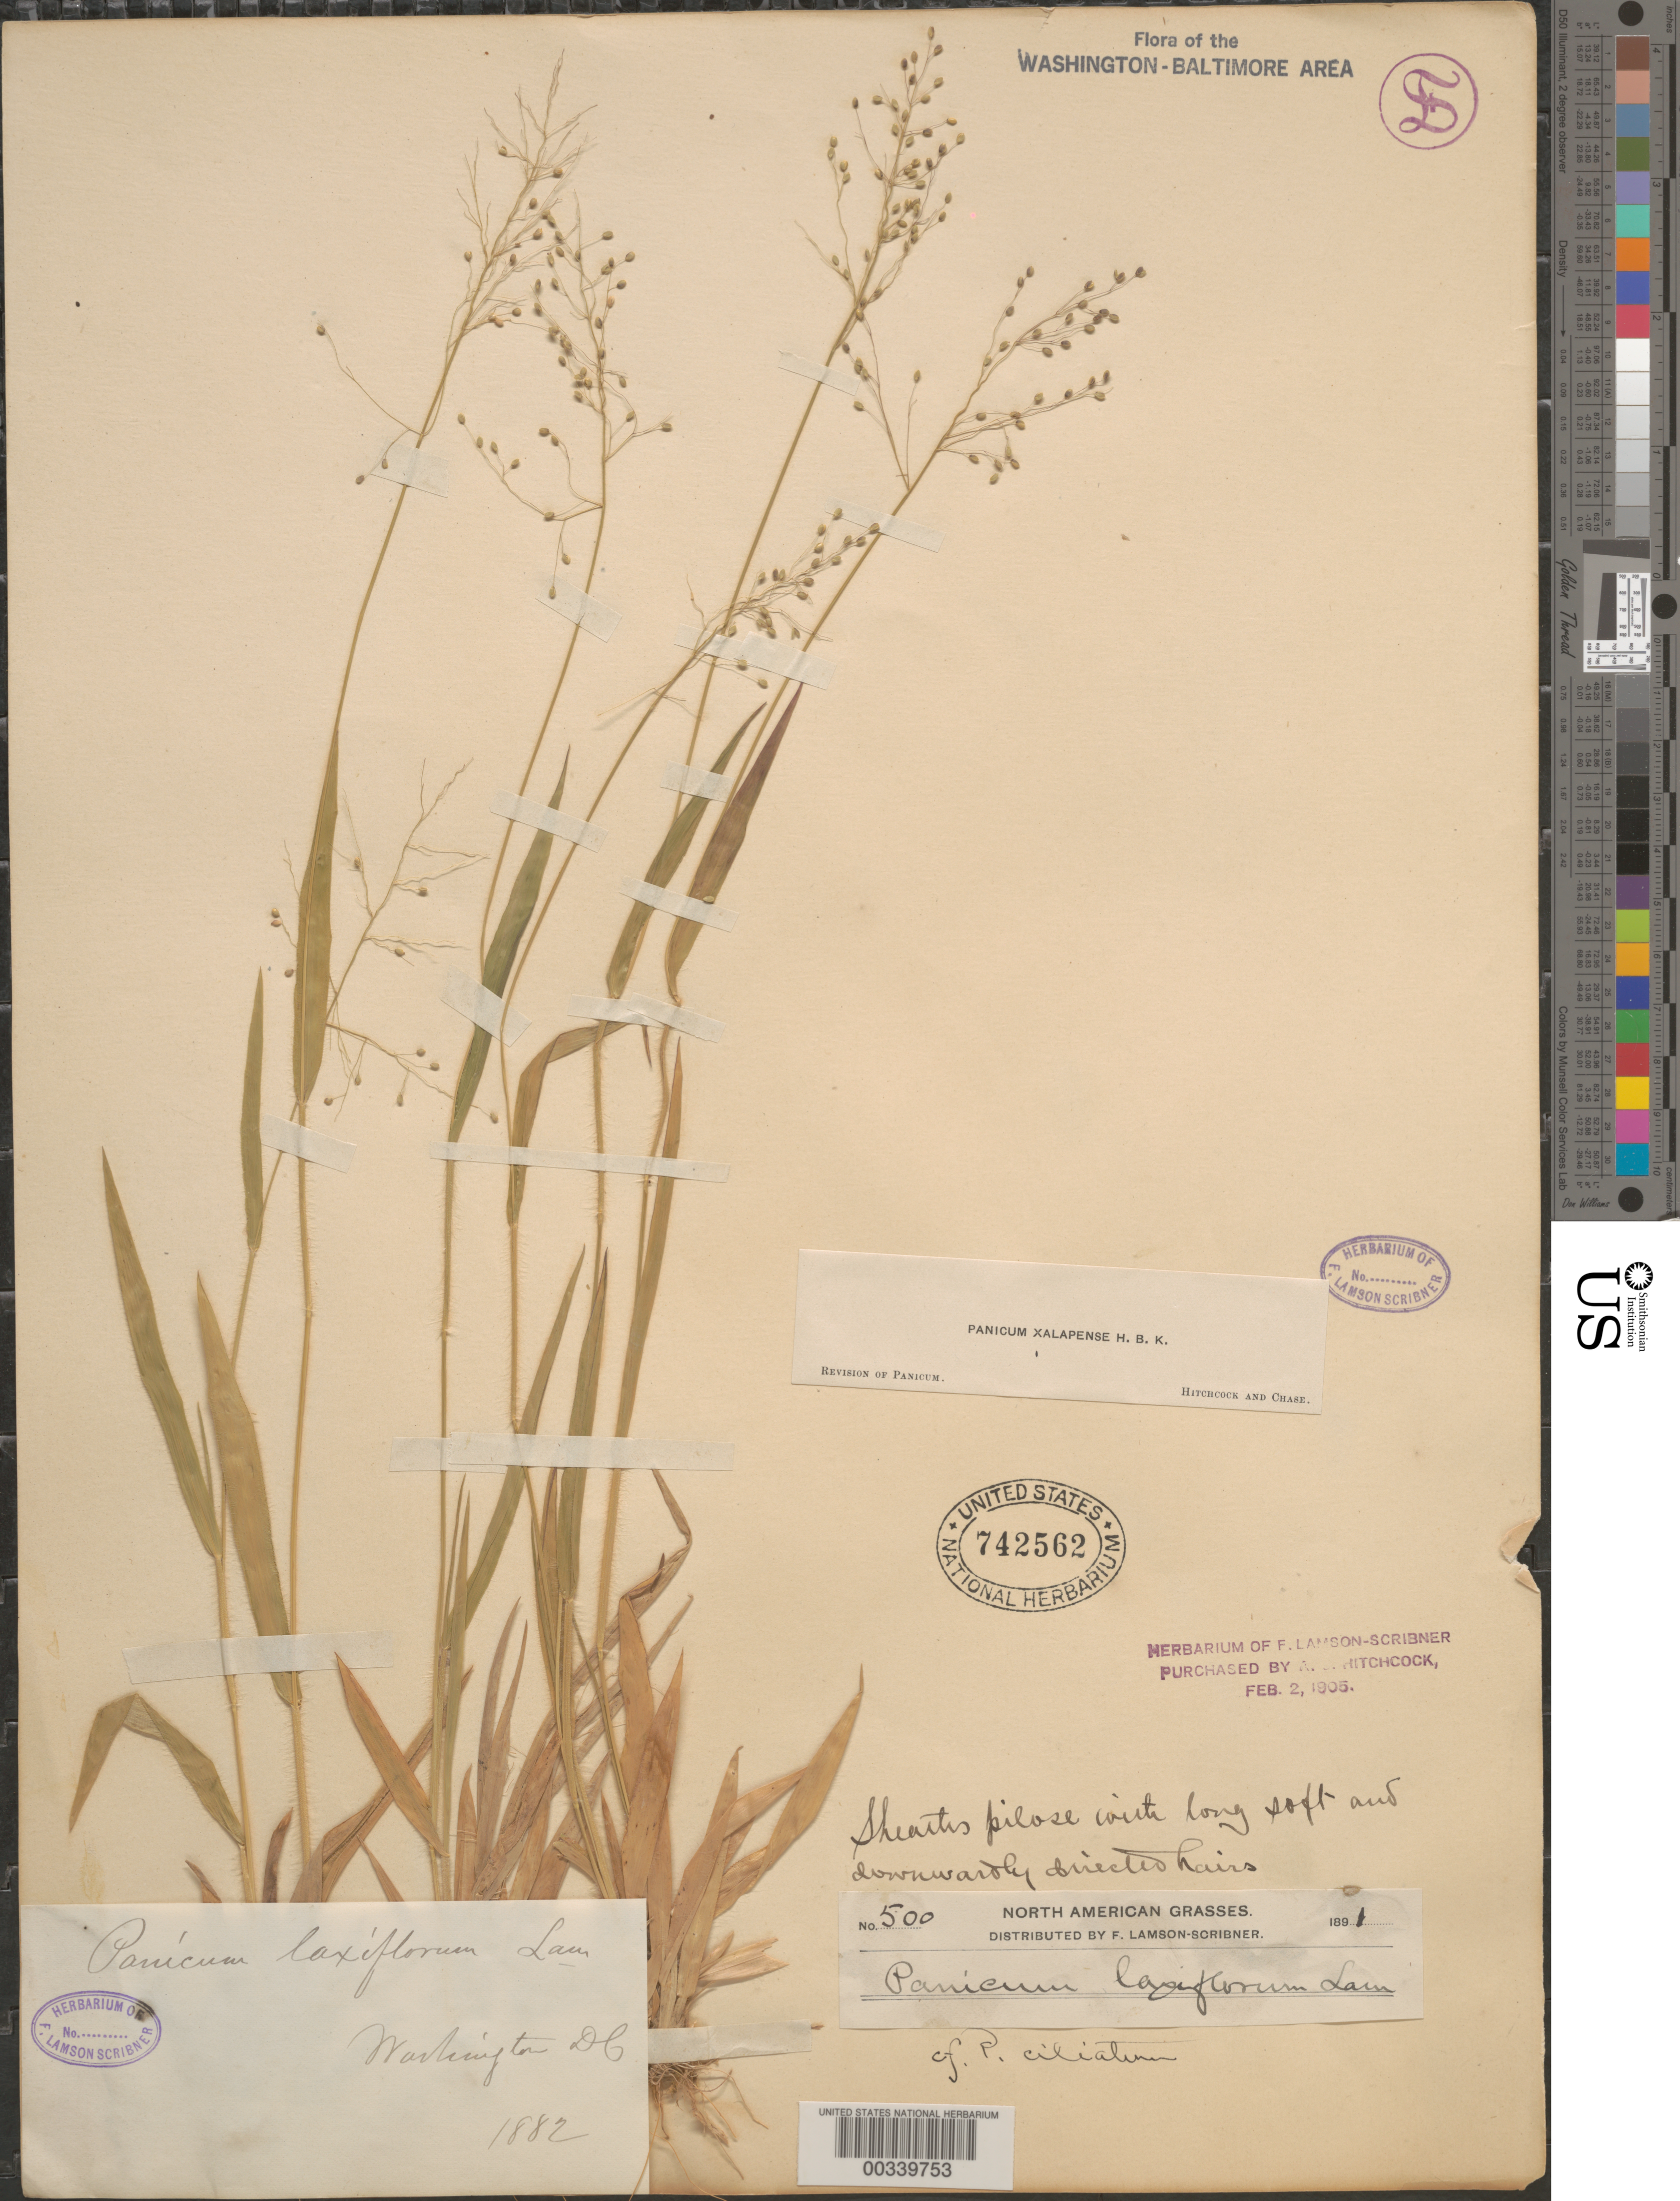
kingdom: Plantae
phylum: Tracheophyta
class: Liliopsida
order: Poales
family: Poaceae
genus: Dichanthelium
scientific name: Dichanthelium laxiflorum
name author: (Lam.) Gould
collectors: F. L. Scribner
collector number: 500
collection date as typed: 1882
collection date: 1882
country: United States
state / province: District of Columbia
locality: Washington DC area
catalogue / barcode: US 742562